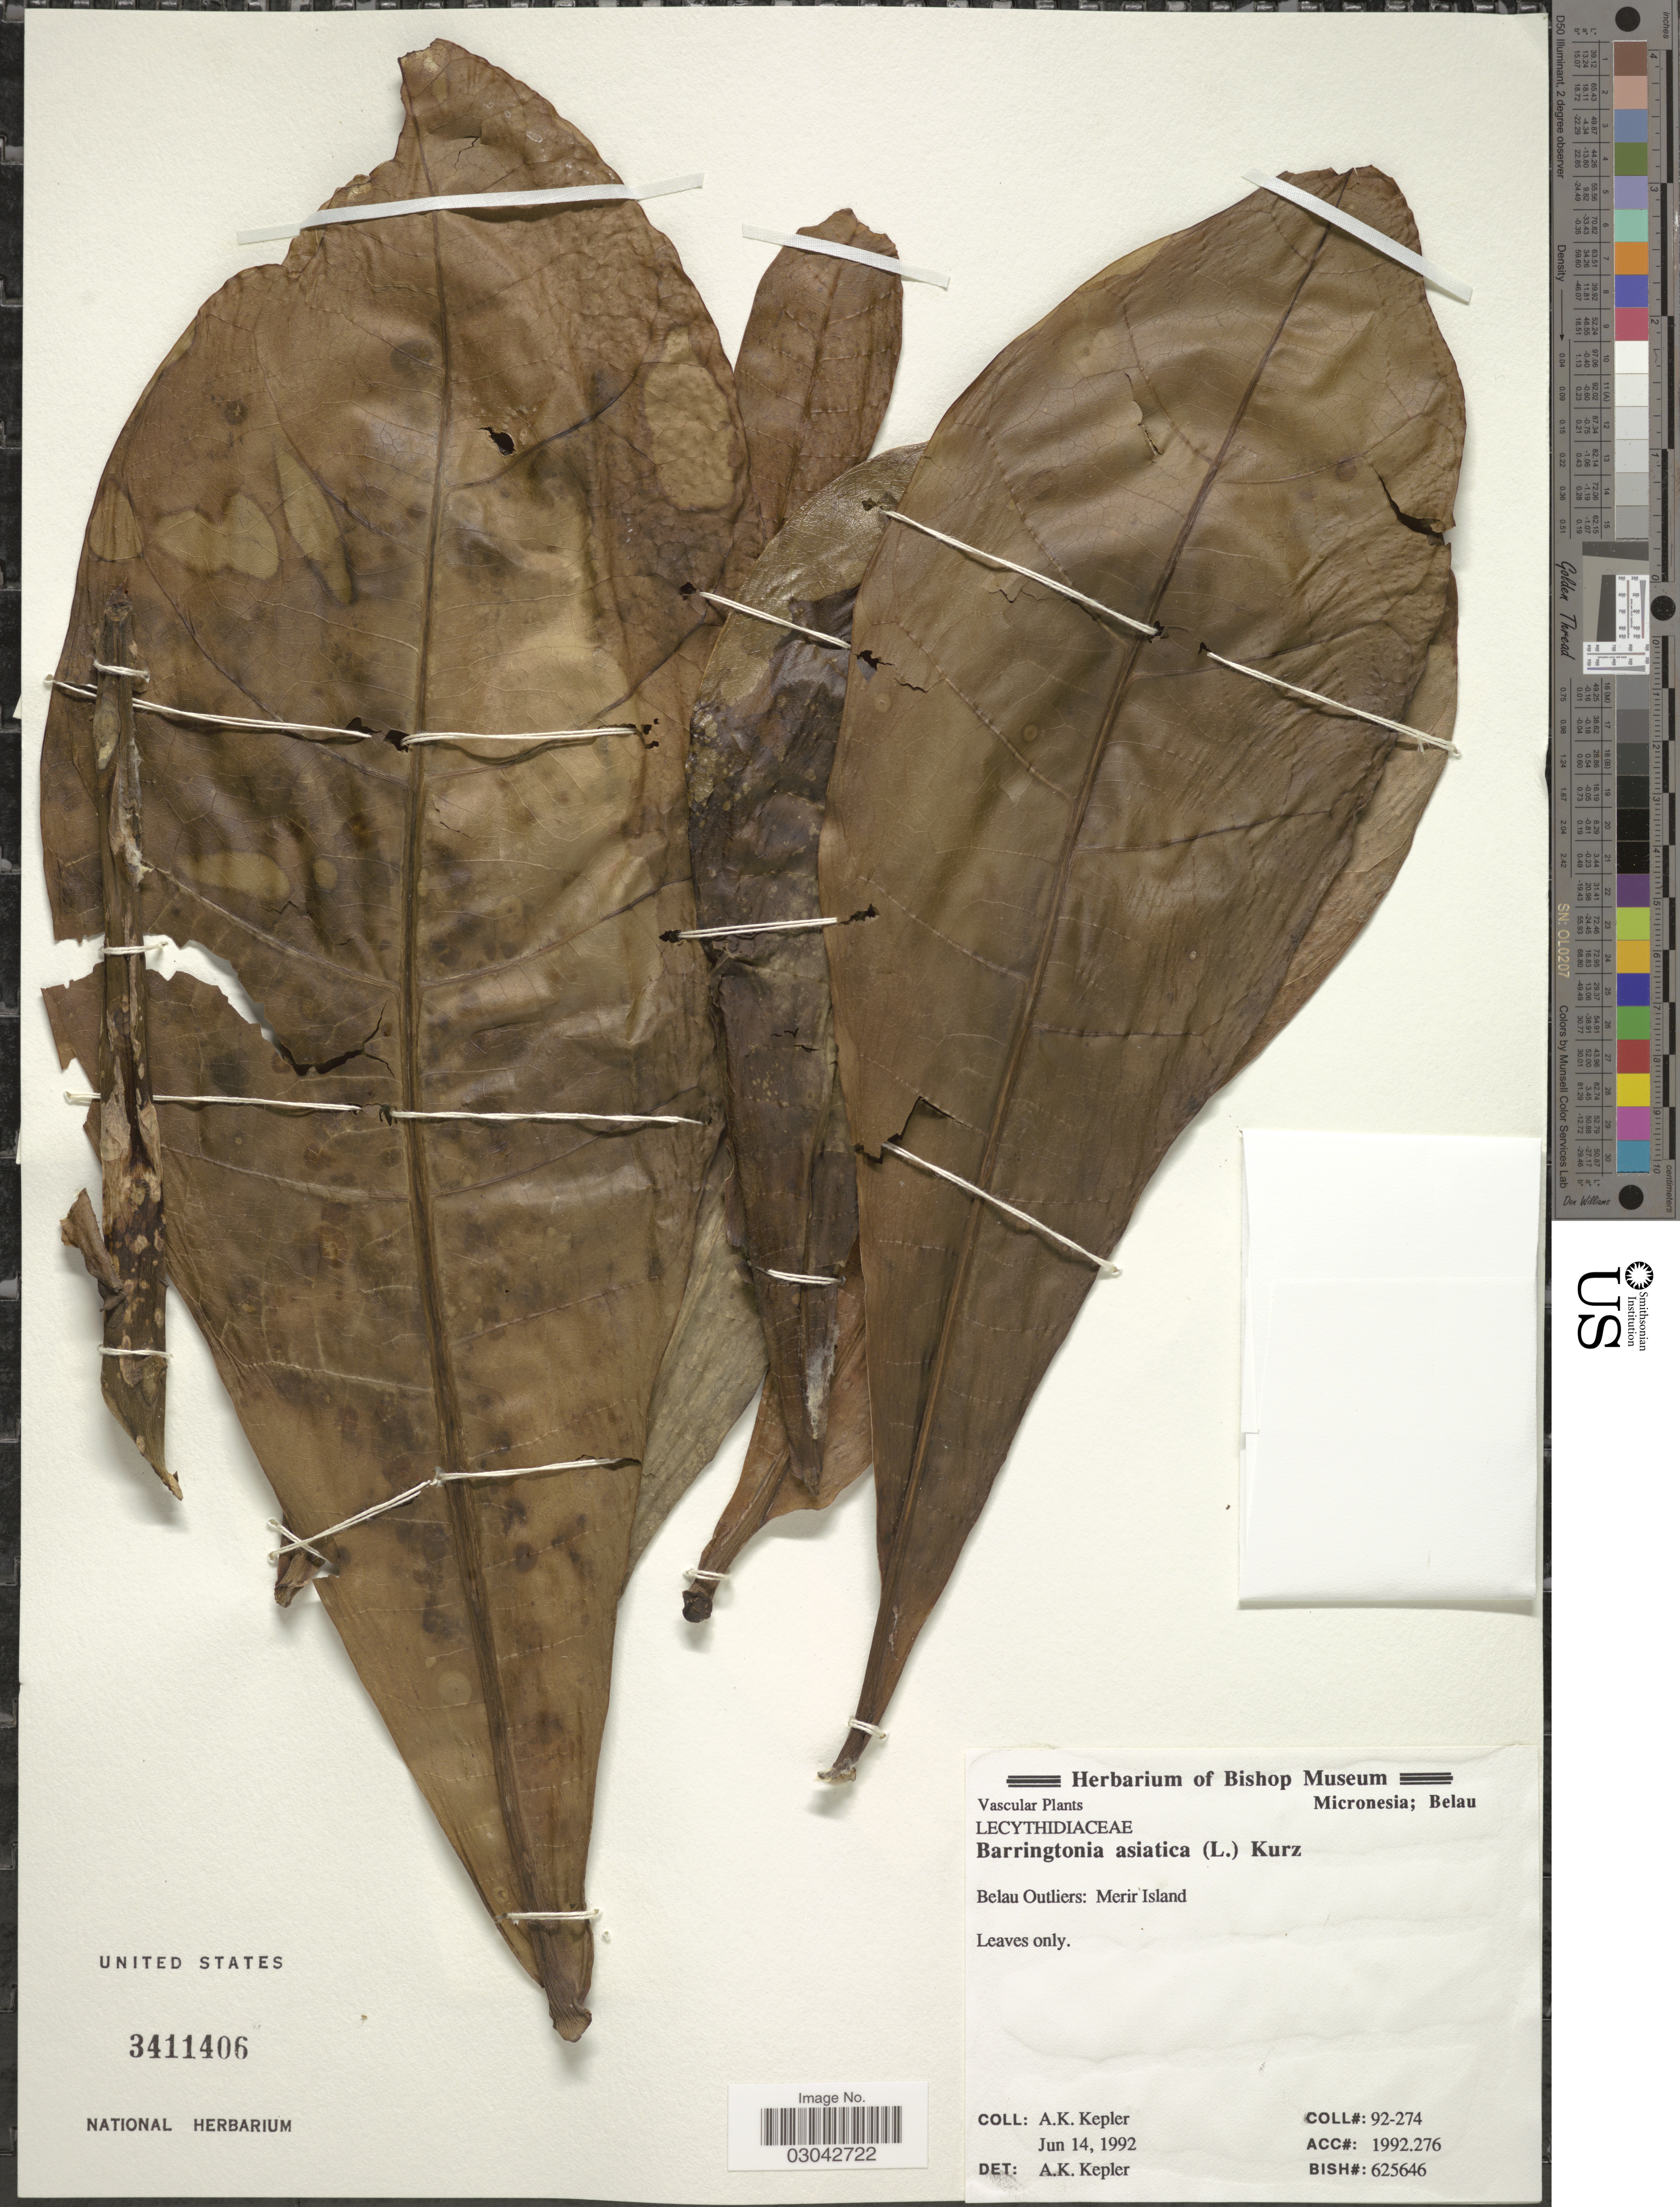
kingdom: Plantae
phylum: Tracheophyta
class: Magnoliopsida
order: Ericales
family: Lecythidaceae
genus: Barringtonia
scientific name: Barringtonia asiatica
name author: (L.) Kurz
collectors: A. K. Kepler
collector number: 92-274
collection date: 1992-06-14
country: Palau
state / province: Belau Outliers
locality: Micronesia; Belau. Merir Island.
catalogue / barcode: US 3411406